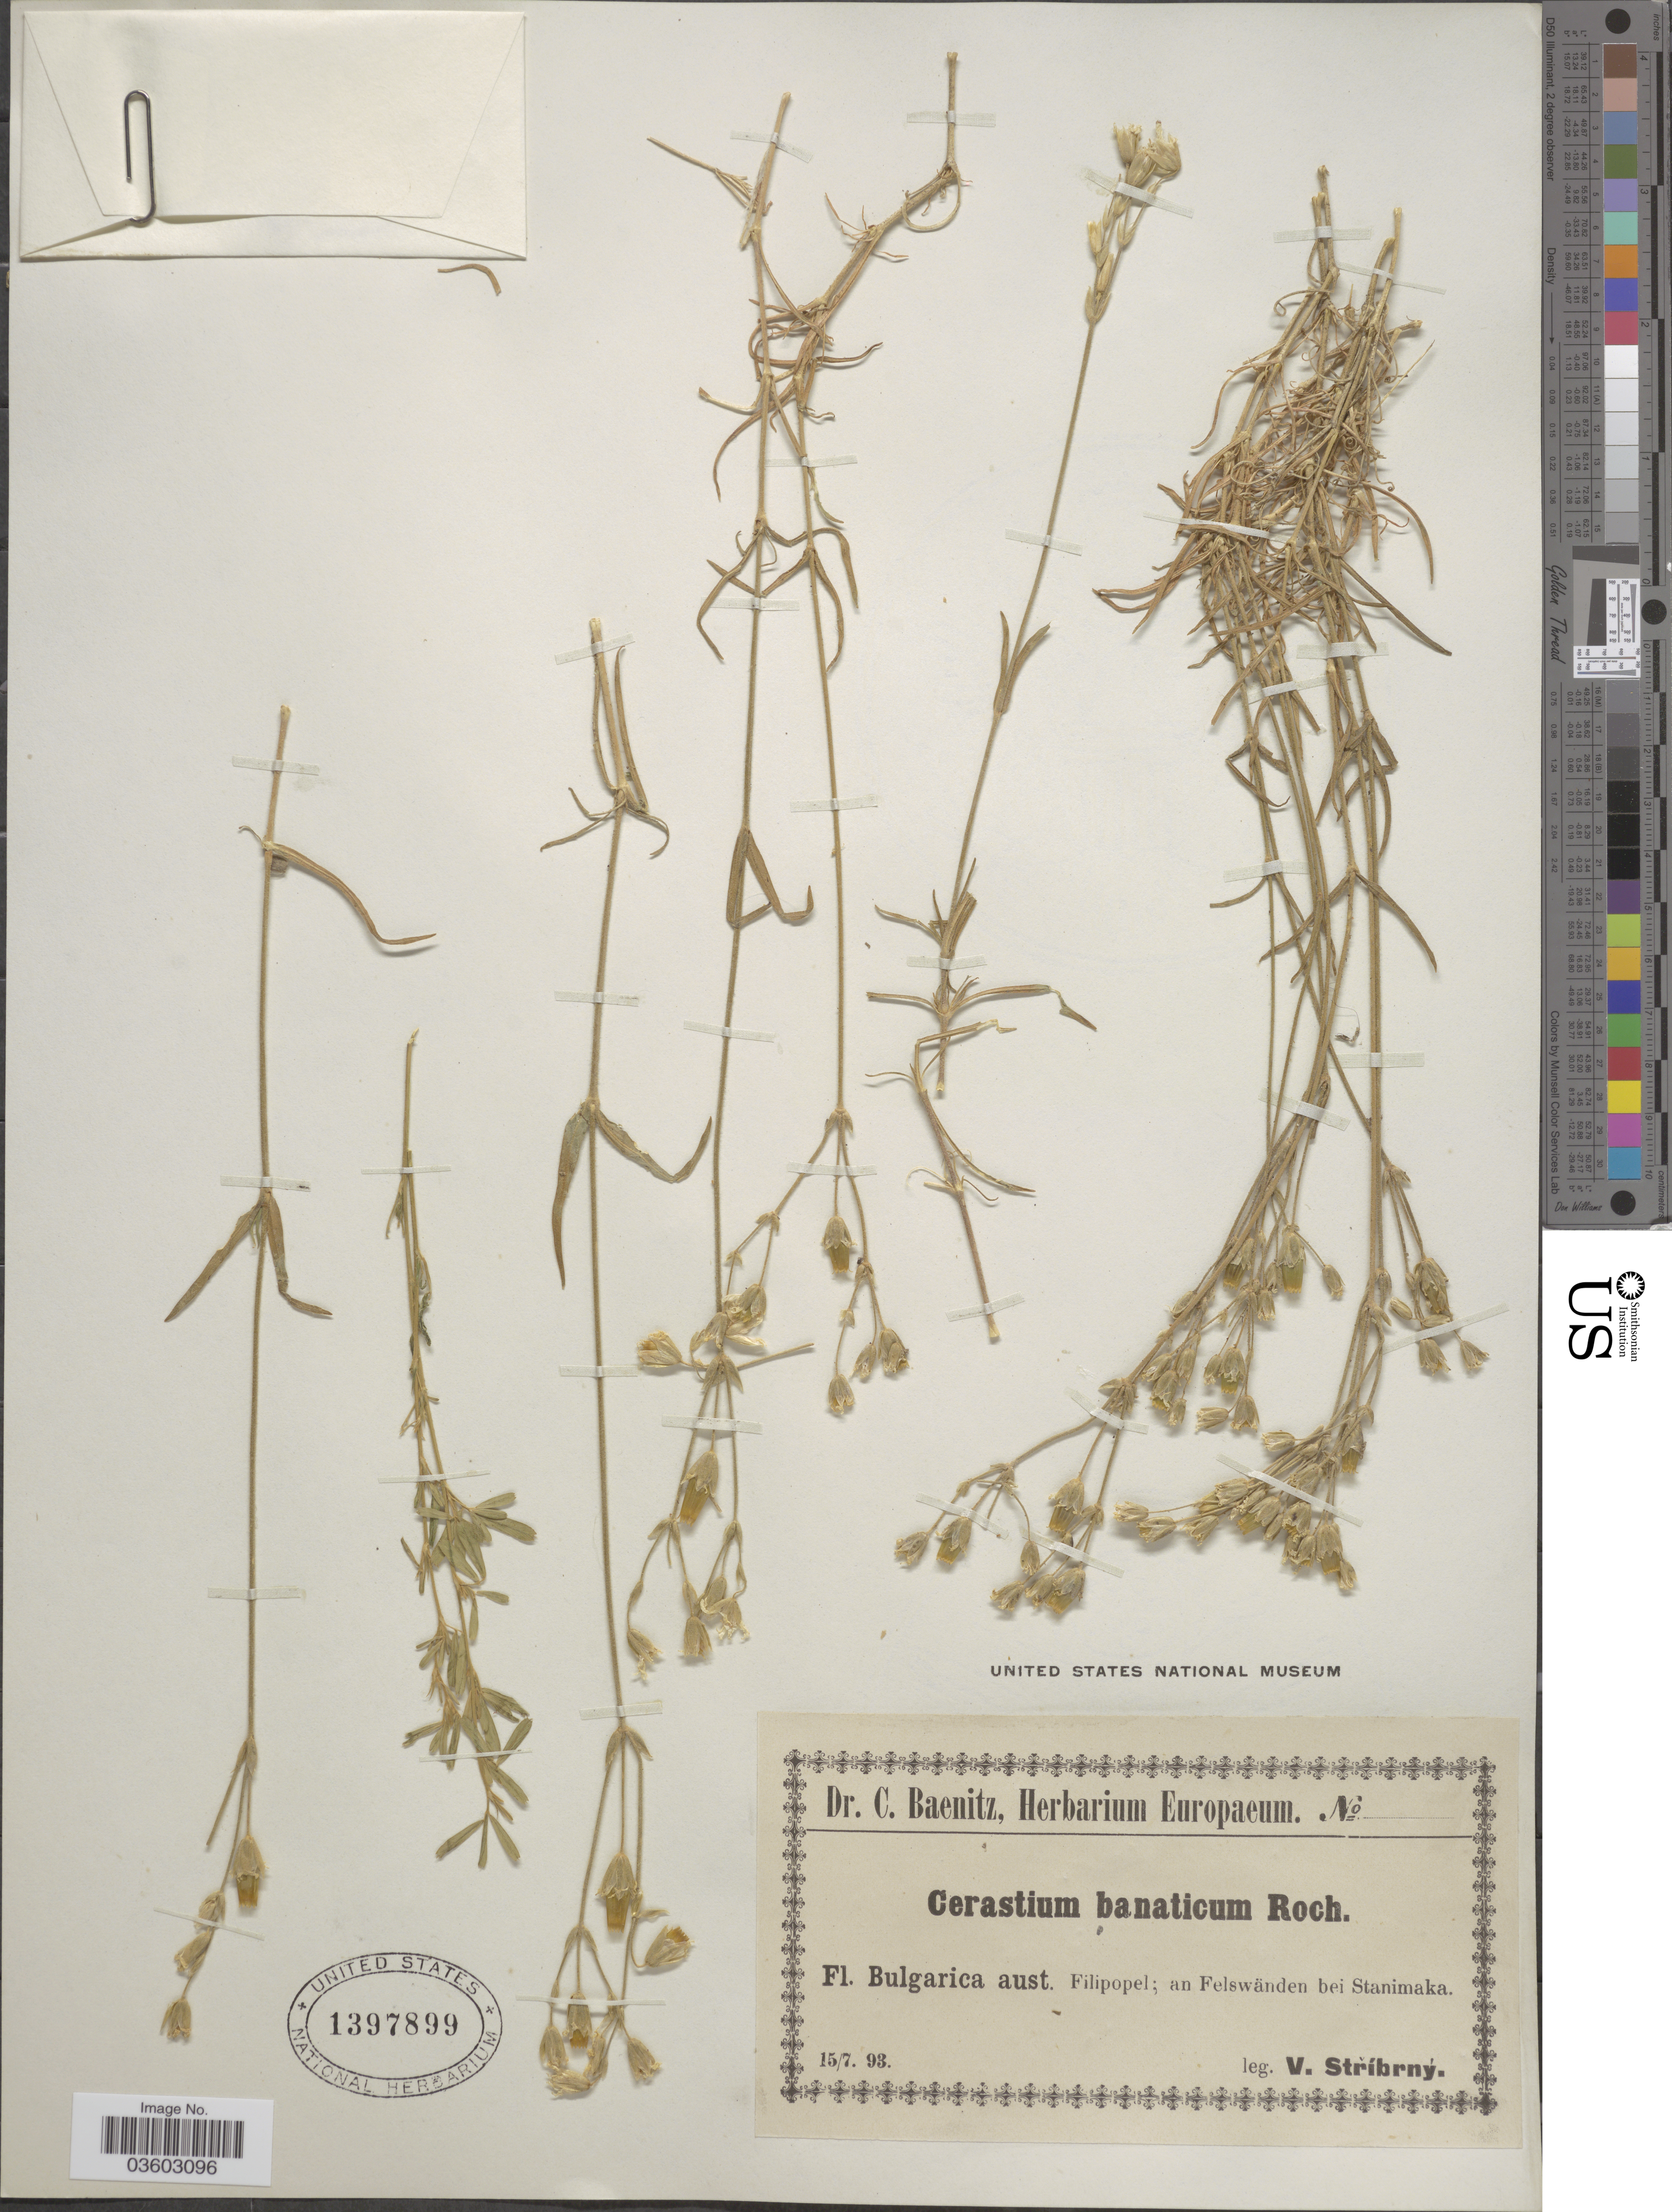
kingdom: Plantae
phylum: Tracheophyta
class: Magnoliopsida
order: Caryophyllales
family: Caryophyllaceae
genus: Cerastium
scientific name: Cerastium banaticum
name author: (Rochel) Heuff.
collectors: V. Stribrny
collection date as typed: Transcribed d/m/y: 15/7/93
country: Bulgaria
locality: Bulgarica aust. Filipopel; an Felswänden bei Stanimaka.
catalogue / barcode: US 1397899